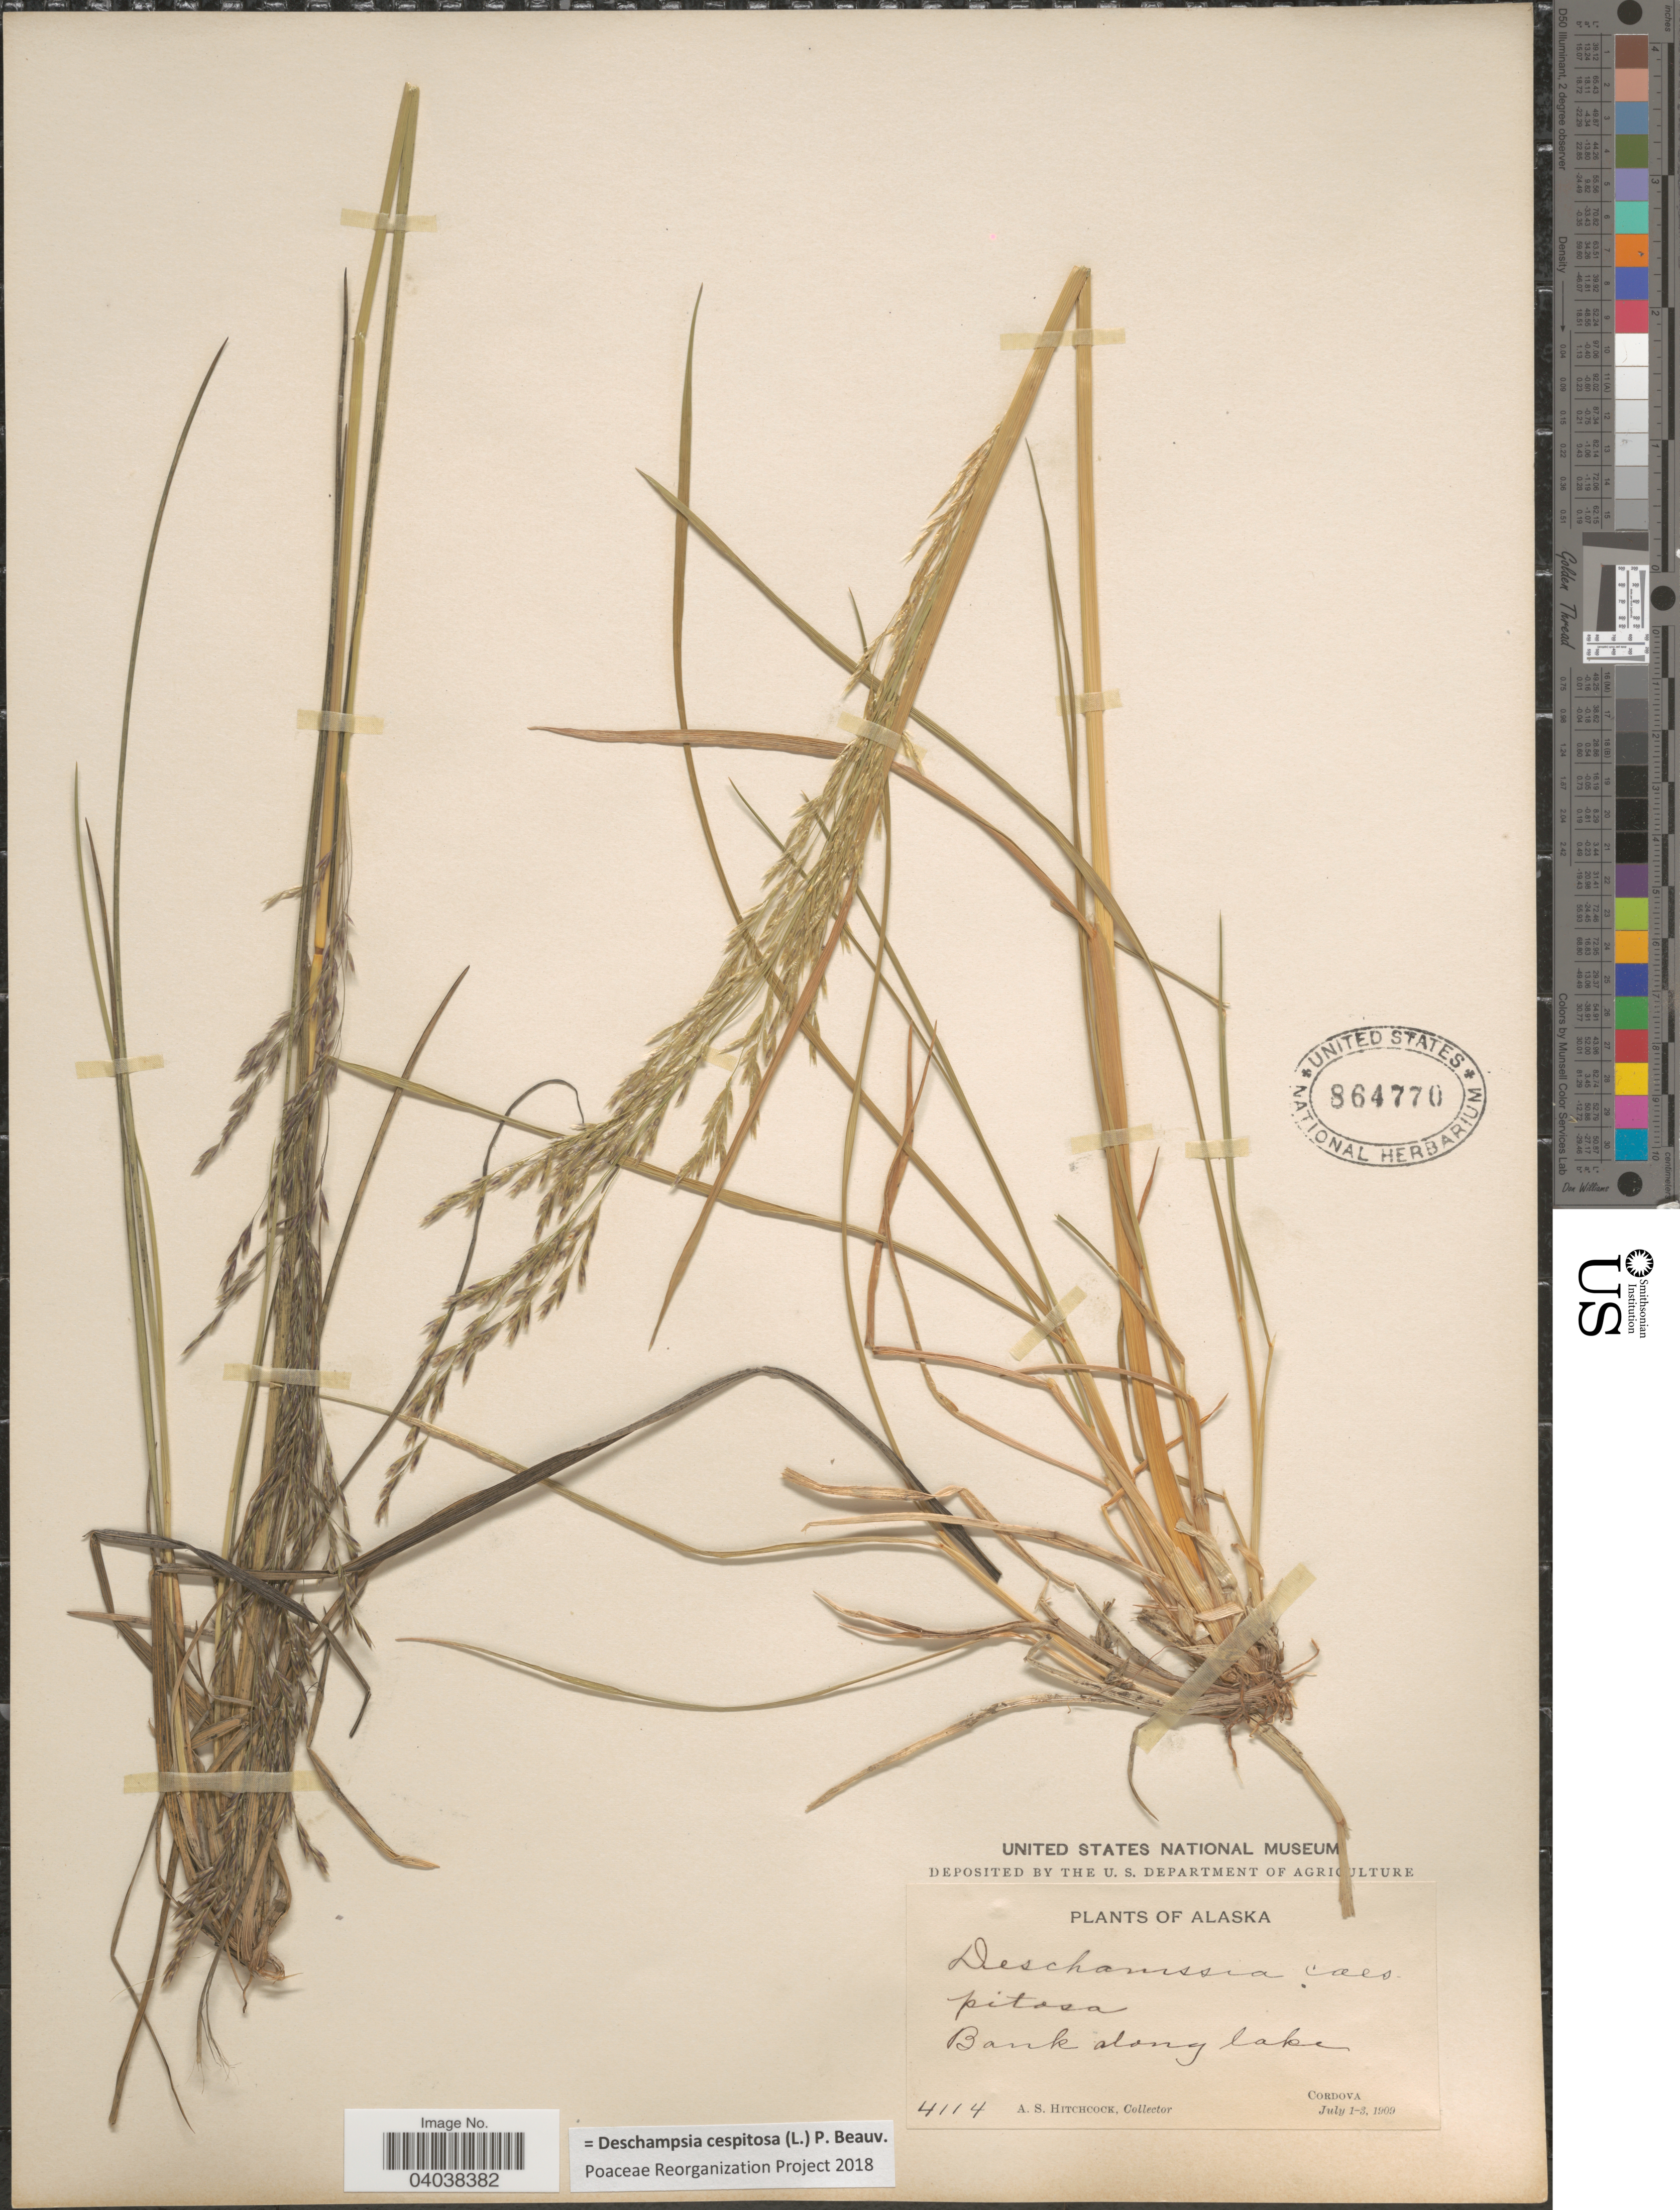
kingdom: Plantae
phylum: Tracheophyta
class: Liliopsida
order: Poales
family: Poaceae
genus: Deschampsia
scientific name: Deschampsia cespitosa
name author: (L.) P. Beauv.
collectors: A. S. Hitchcock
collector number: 4114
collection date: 1909-07-01/1909-07-03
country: United States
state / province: Alaska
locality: Bank along lake. Cordova.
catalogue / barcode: US 864770